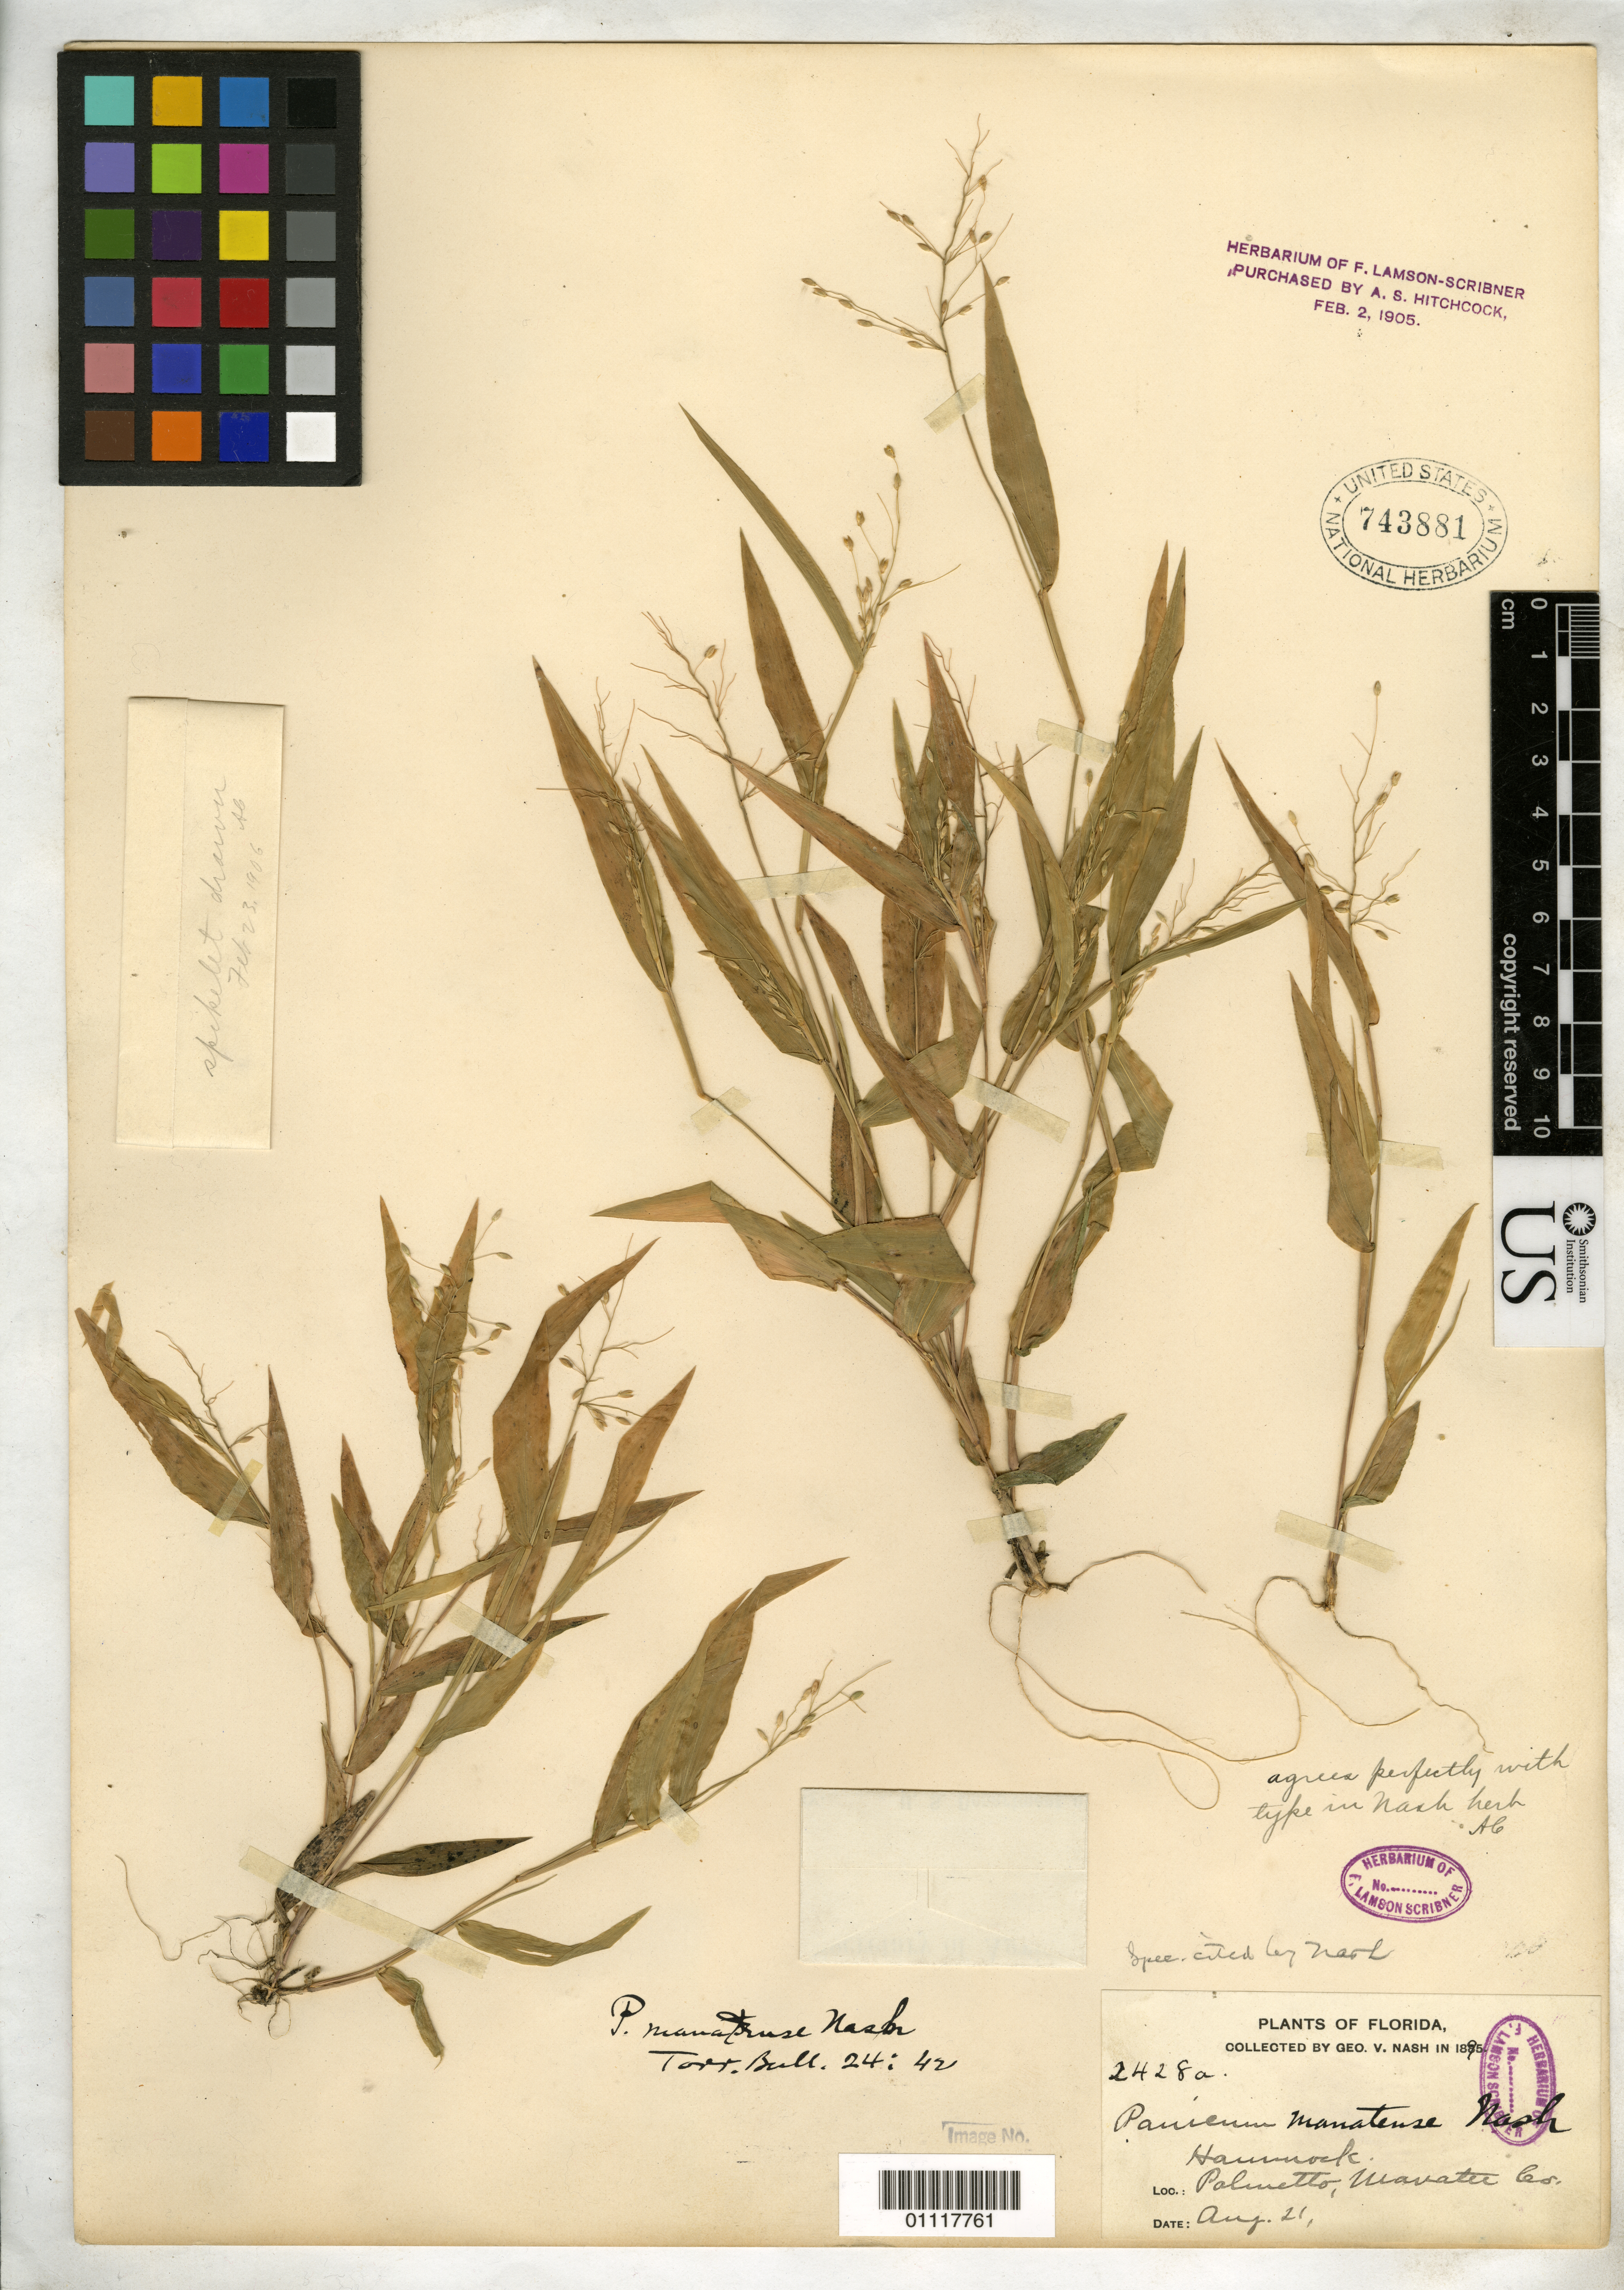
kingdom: Plantae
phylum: Tracheophyta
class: Liliopsida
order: Poales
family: Poaceae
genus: Panicum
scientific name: Panicum manatense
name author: Nash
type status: Isotype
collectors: G. V. Nash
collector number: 2428 a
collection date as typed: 21 Aug 1895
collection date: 1895-08-21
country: United States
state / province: Florida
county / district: Manatee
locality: Palmetto.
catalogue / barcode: US 743881